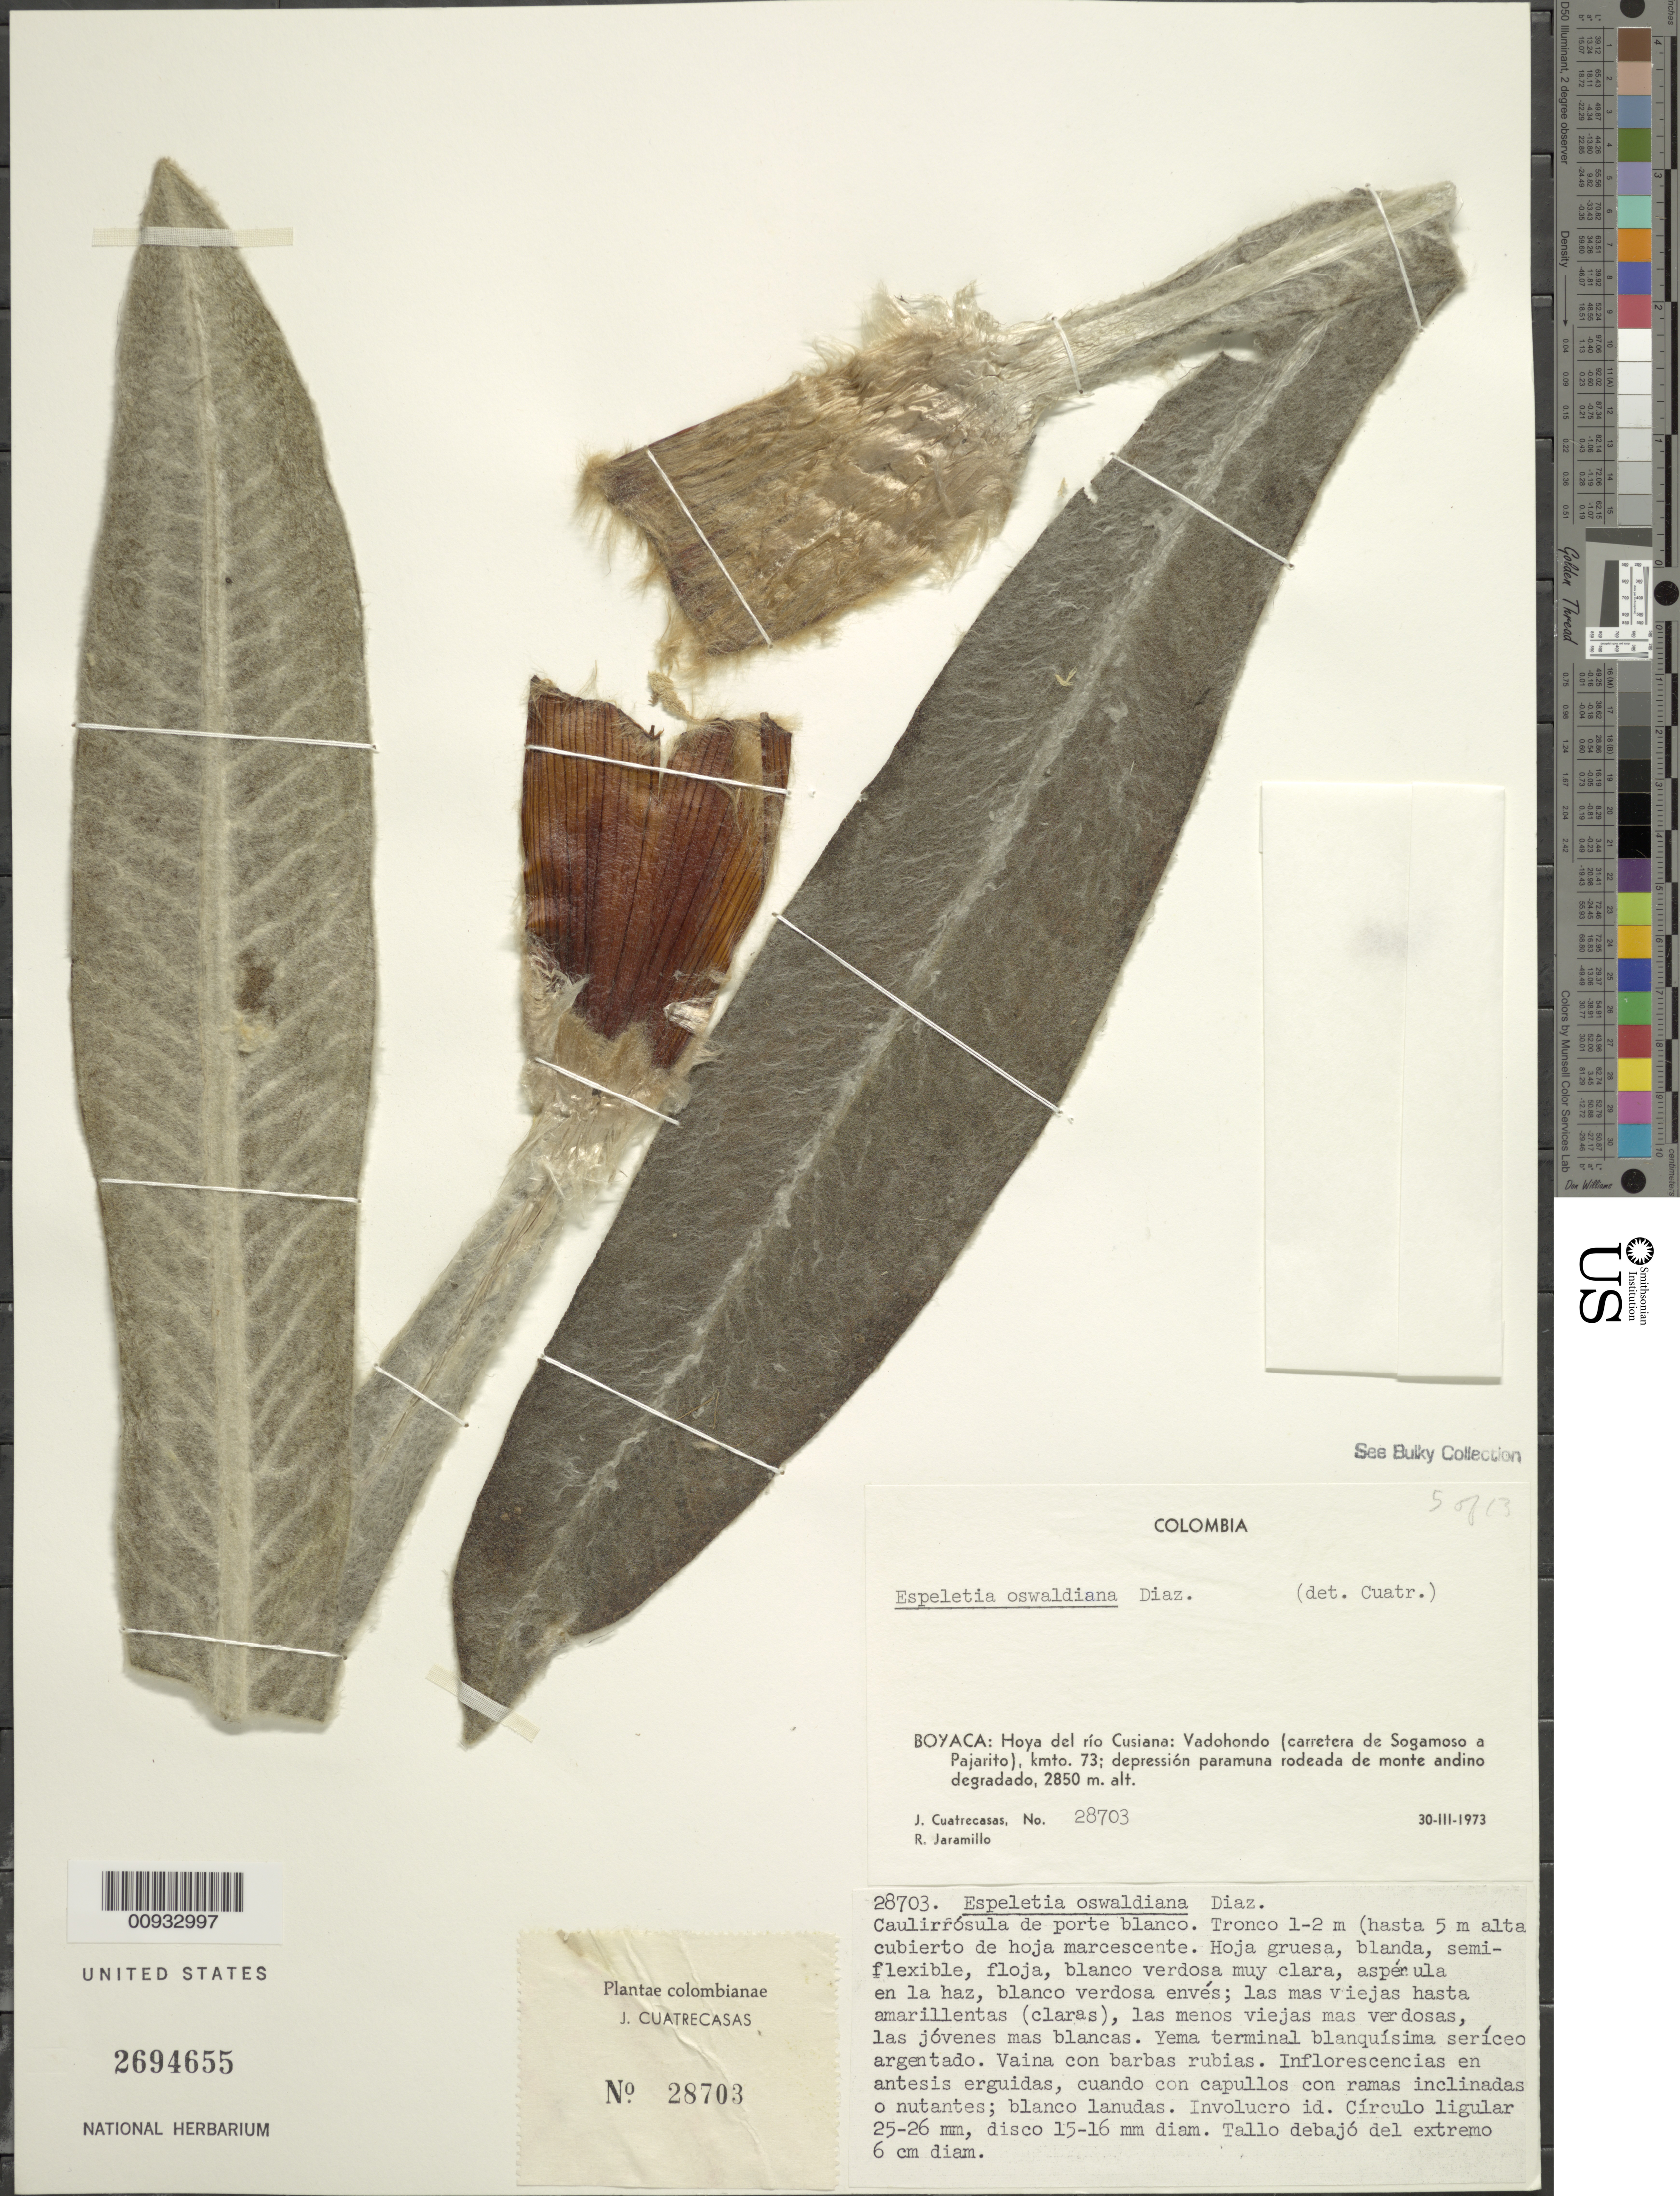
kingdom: Plantae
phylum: Tracheophyta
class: Magnoliopsida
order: Asterales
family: Asteraceae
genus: Espeletia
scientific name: Espeletia oswaldiana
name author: S. Díaz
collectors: J. Cuatrecasas & R. Jaramillo M.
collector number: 28703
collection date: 1973-03-30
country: Colombia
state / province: Boyacá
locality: Hoya del Río Cusiana: Vadohondo (carretera de Sogamoso a Pajarito), km 73.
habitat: Depresión paramuna rodeada de monte andino degradado.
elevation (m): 2850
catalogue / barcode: US 2694655